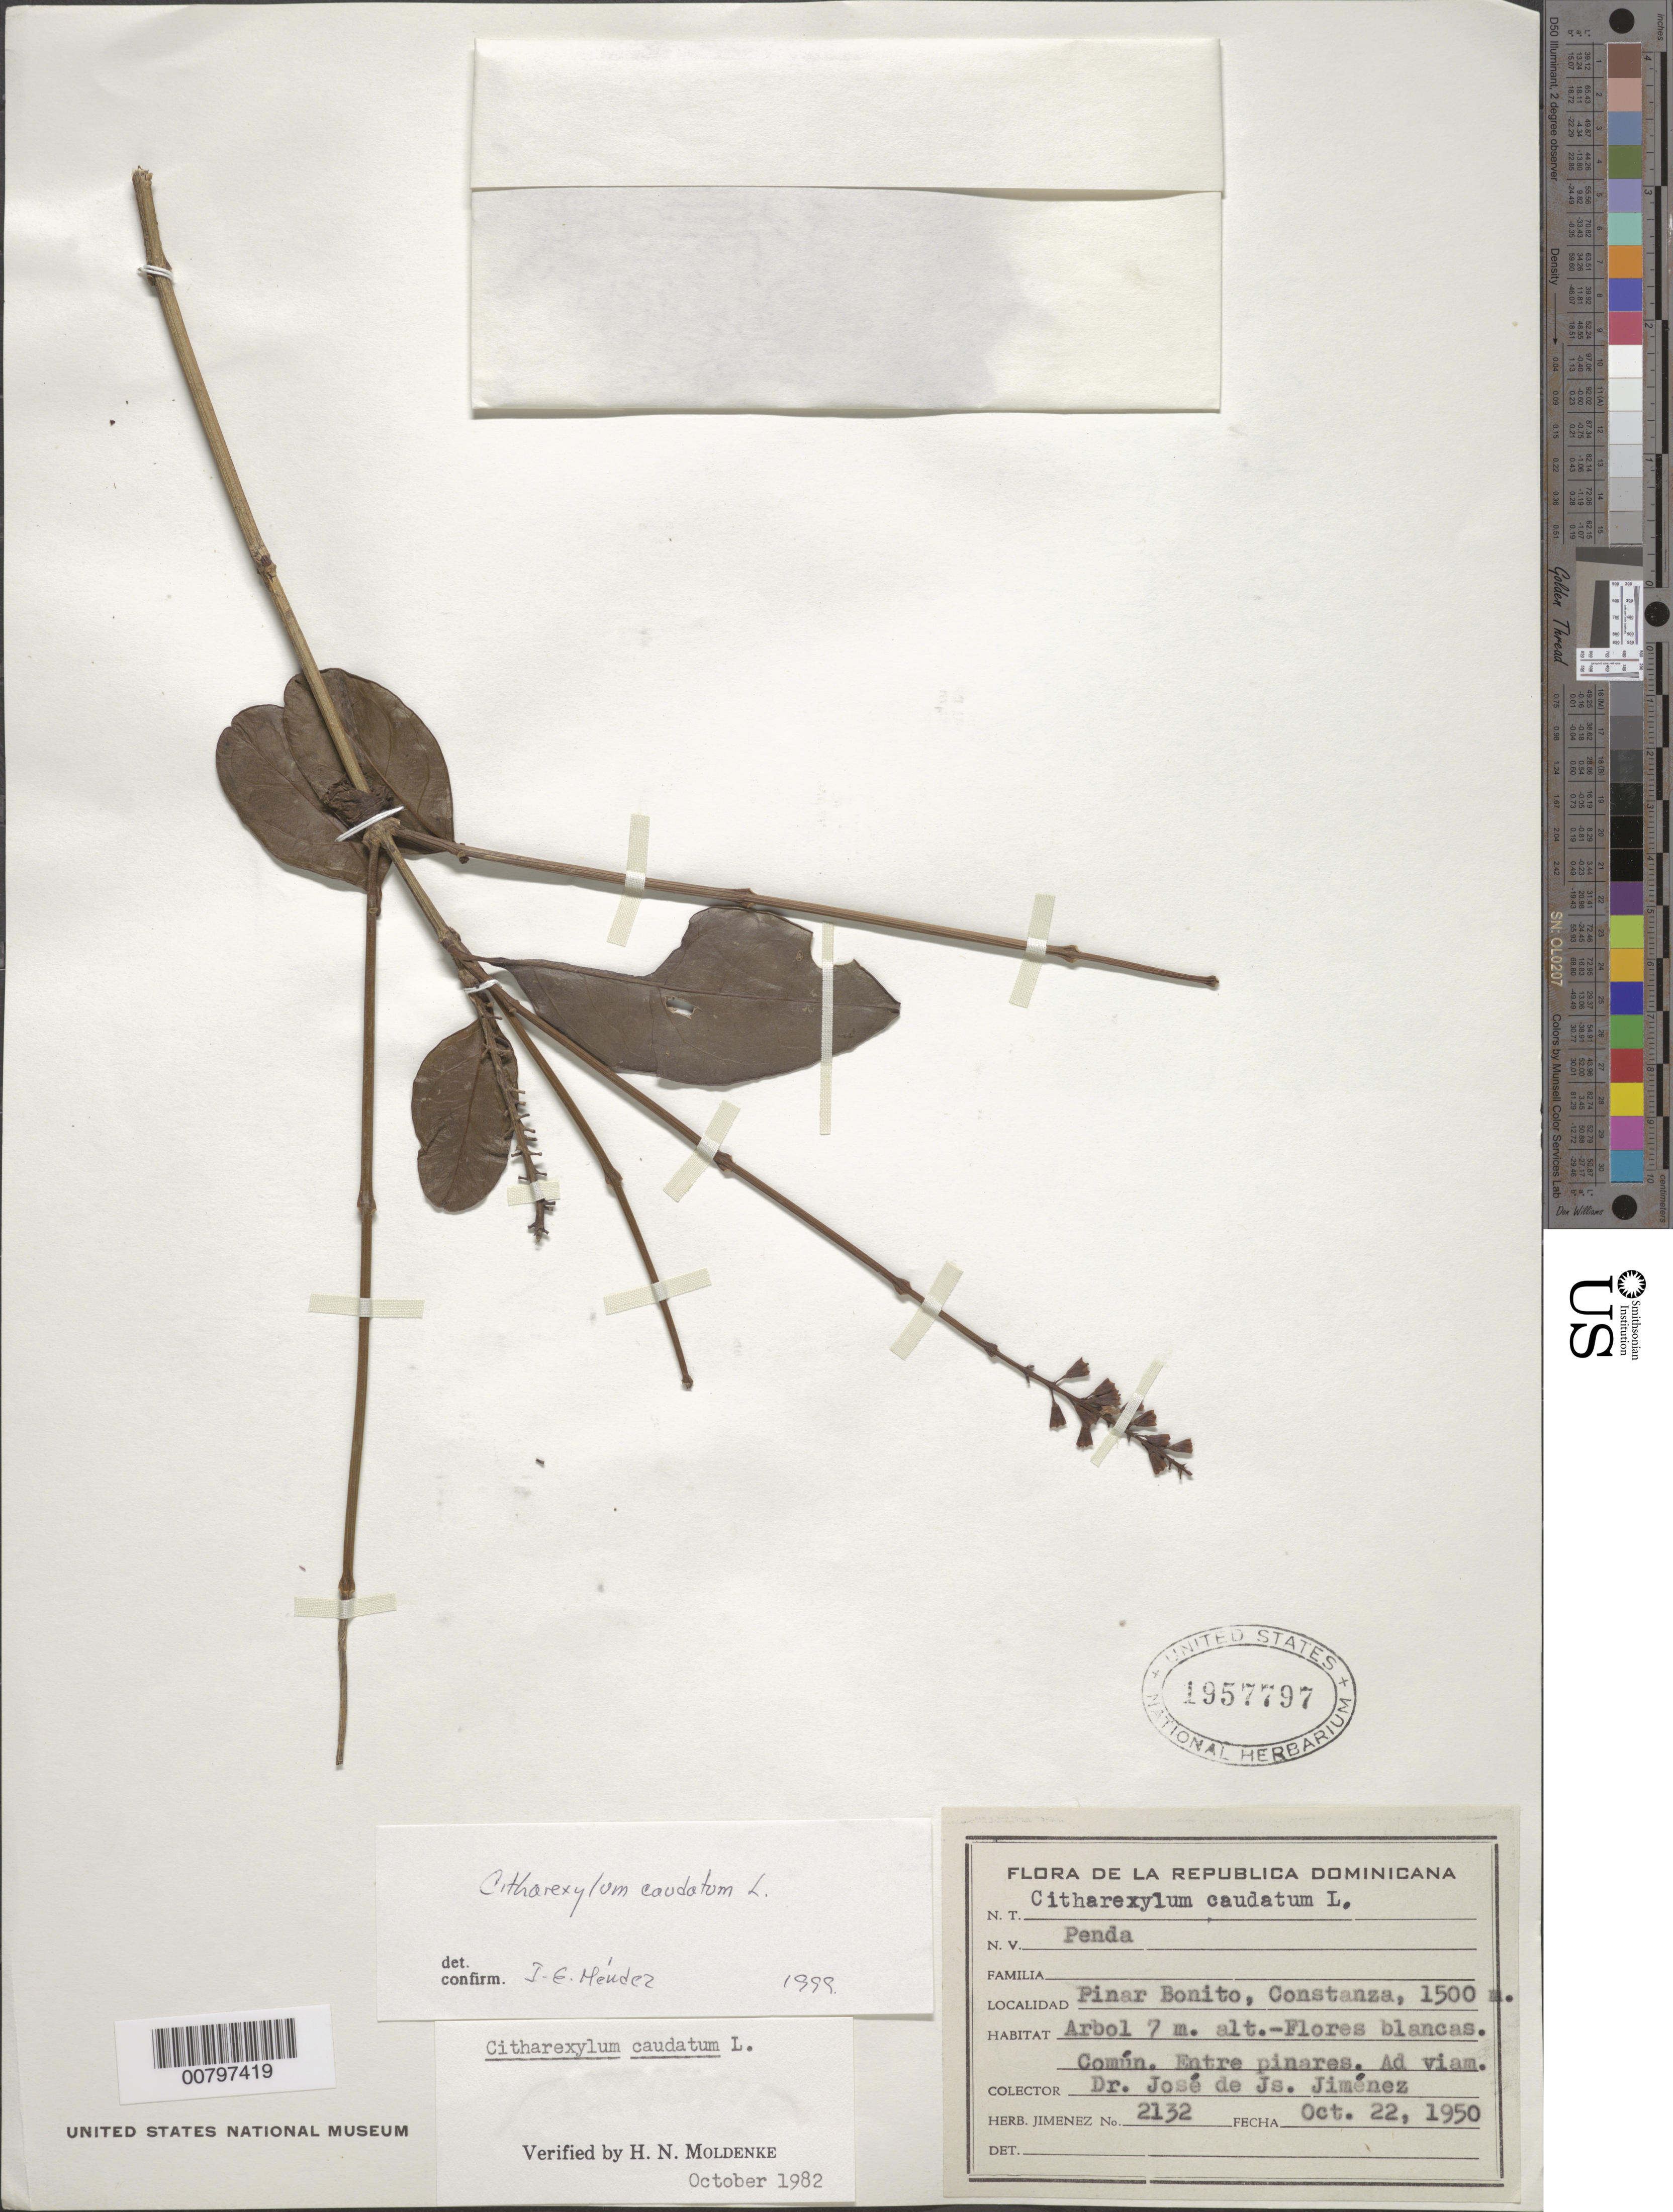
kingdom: Plantae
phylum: Tracheophyta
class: Magnoliopsida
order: Lamiales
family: Verbenaceae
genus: Citharexylum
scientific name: Citharexylum caudatum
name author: L.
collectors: J. J. Jiménez Almonte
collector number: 2132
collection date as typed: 22 Oct 1950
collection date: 1950-10-22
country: Dominican Republic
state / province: La Vega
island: Hispaniola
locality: Pinar Bonito, Constanza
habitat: Between pinares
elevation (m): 1500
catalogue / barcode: US 1957797